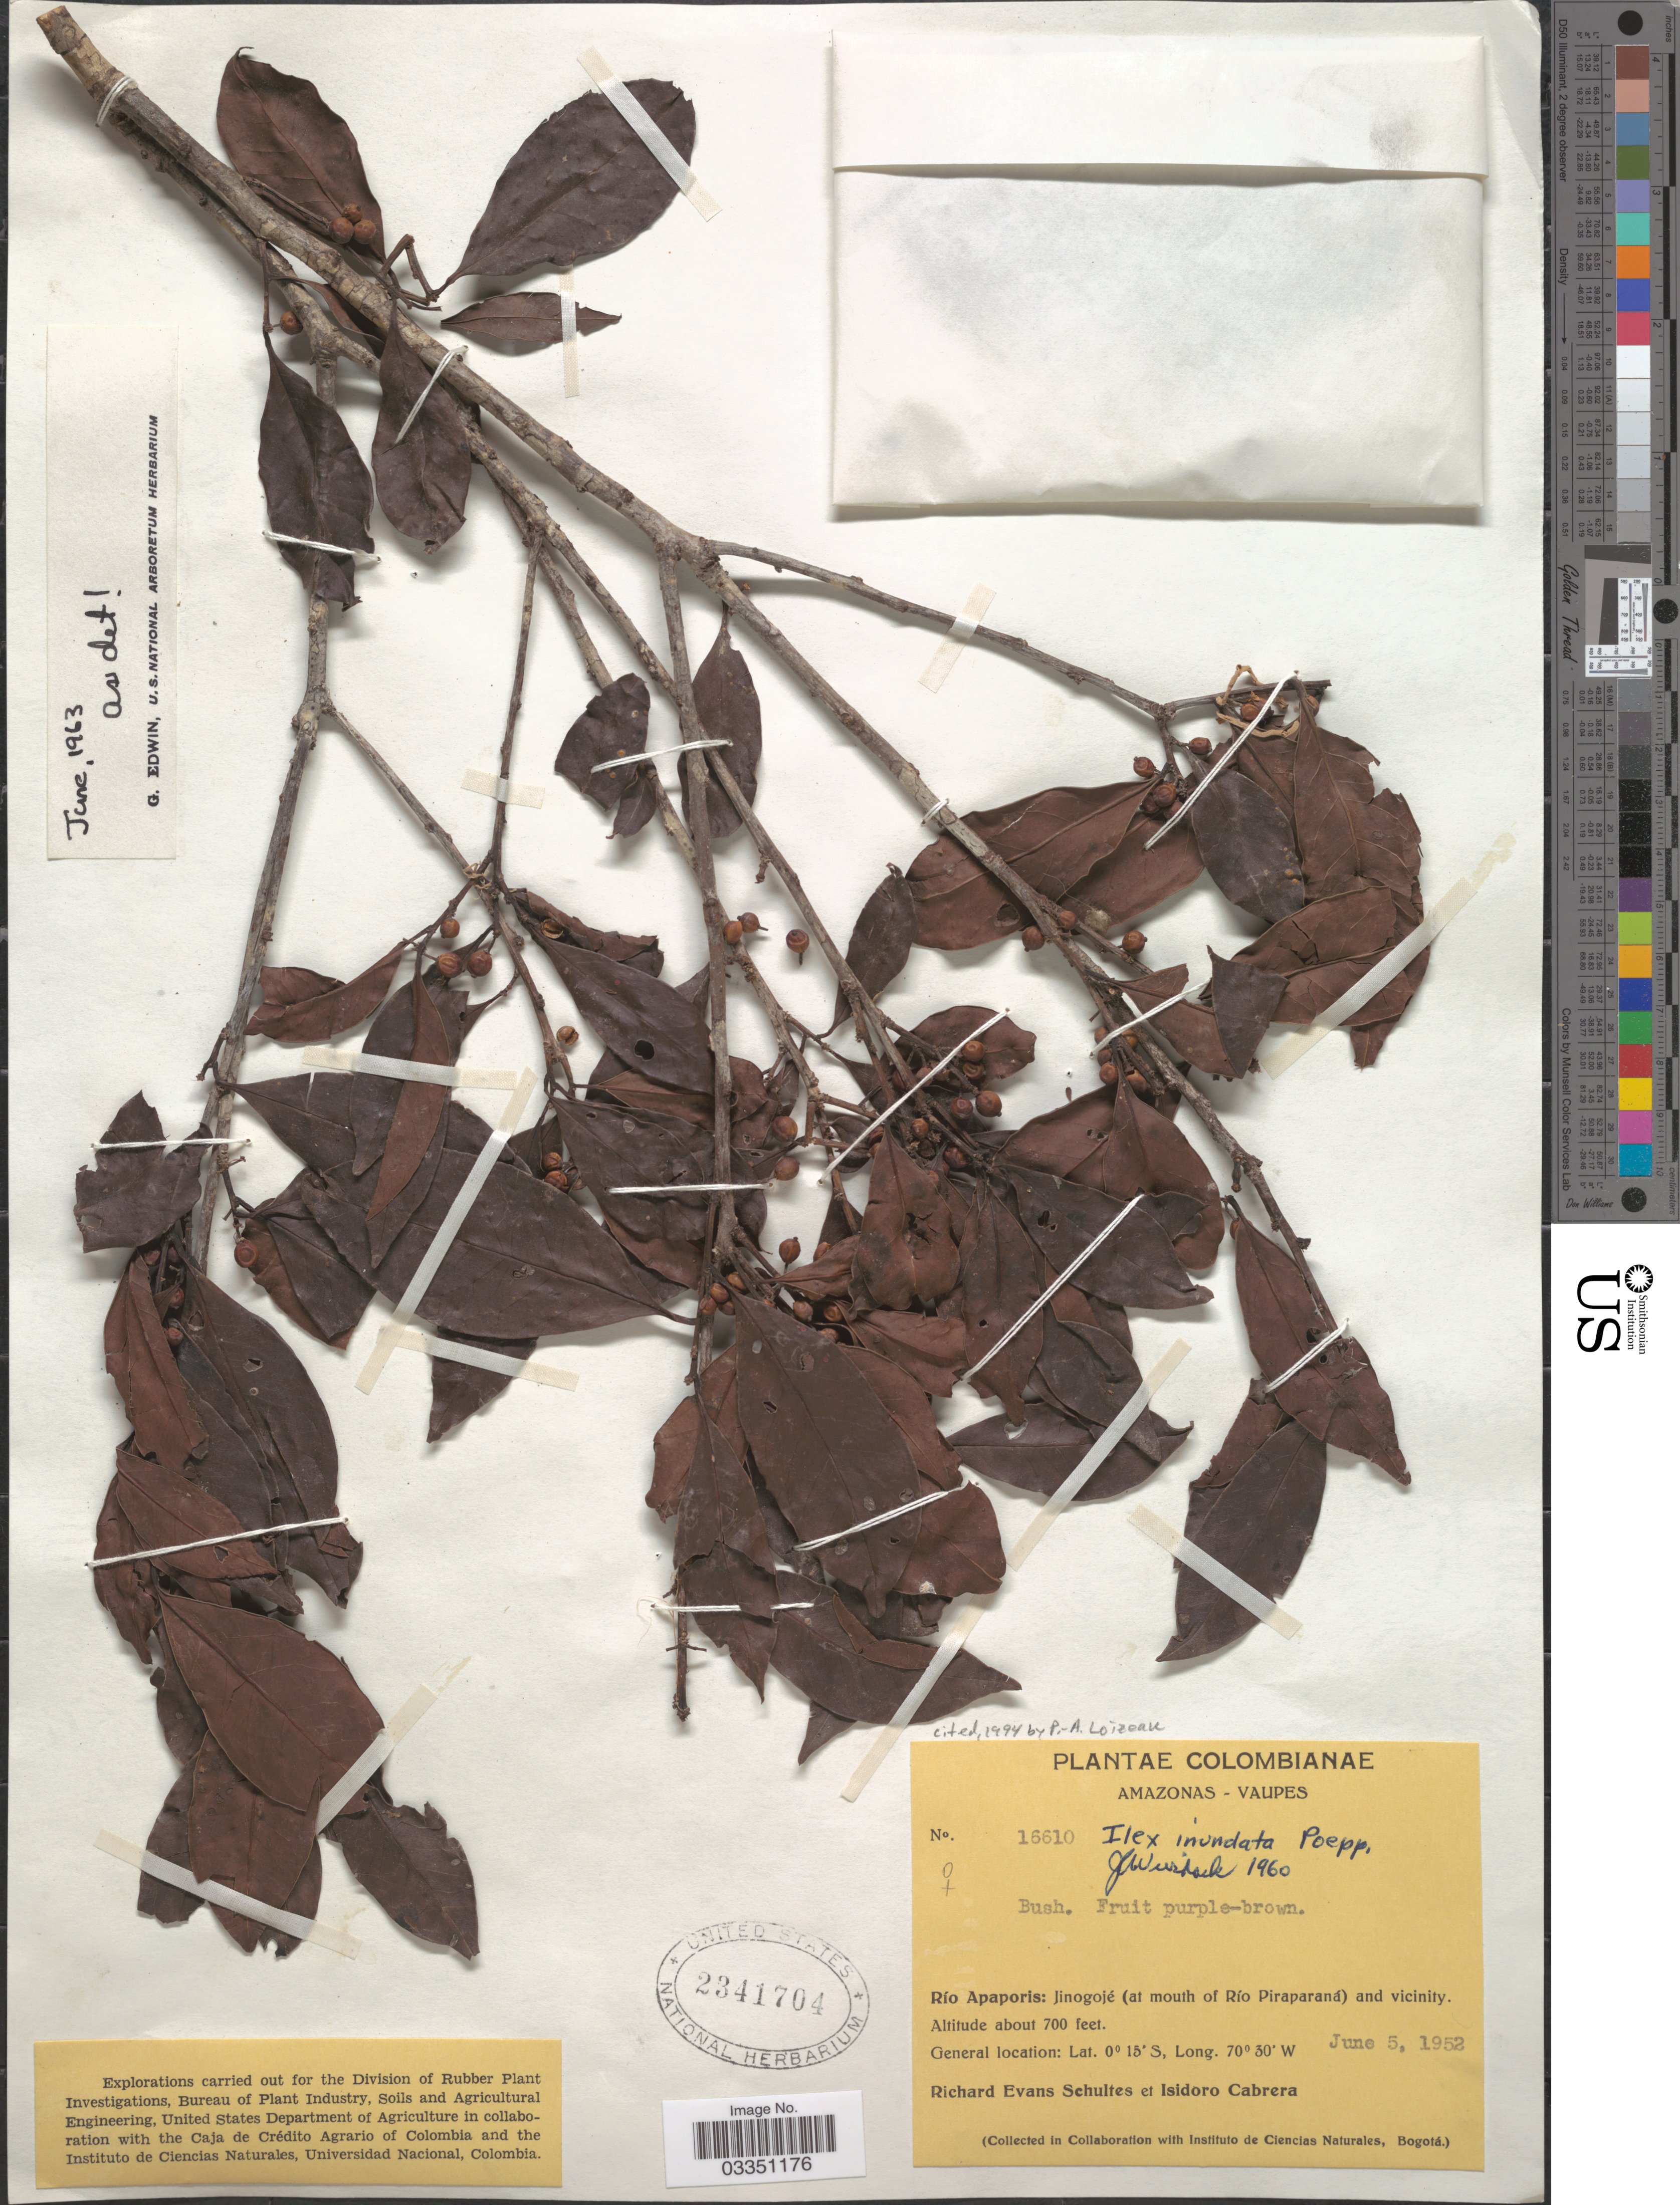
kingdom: Plantae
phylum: Tracheophyta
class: Magnoliopsida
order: Aquifoliales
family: Aquifoliaceae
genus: Ilex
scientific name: Ilex inundata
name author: Poepp. ex Reissek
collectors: R. E. Schultes & I. Cabrera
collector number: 16610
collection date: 1952-06-05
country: Colombia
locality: Amazonas - Vaupes. Río Apaporis: Jinogojé (at mouth of Río Piraparaná) and vicinity.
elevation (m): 213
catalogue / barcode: US 2341704